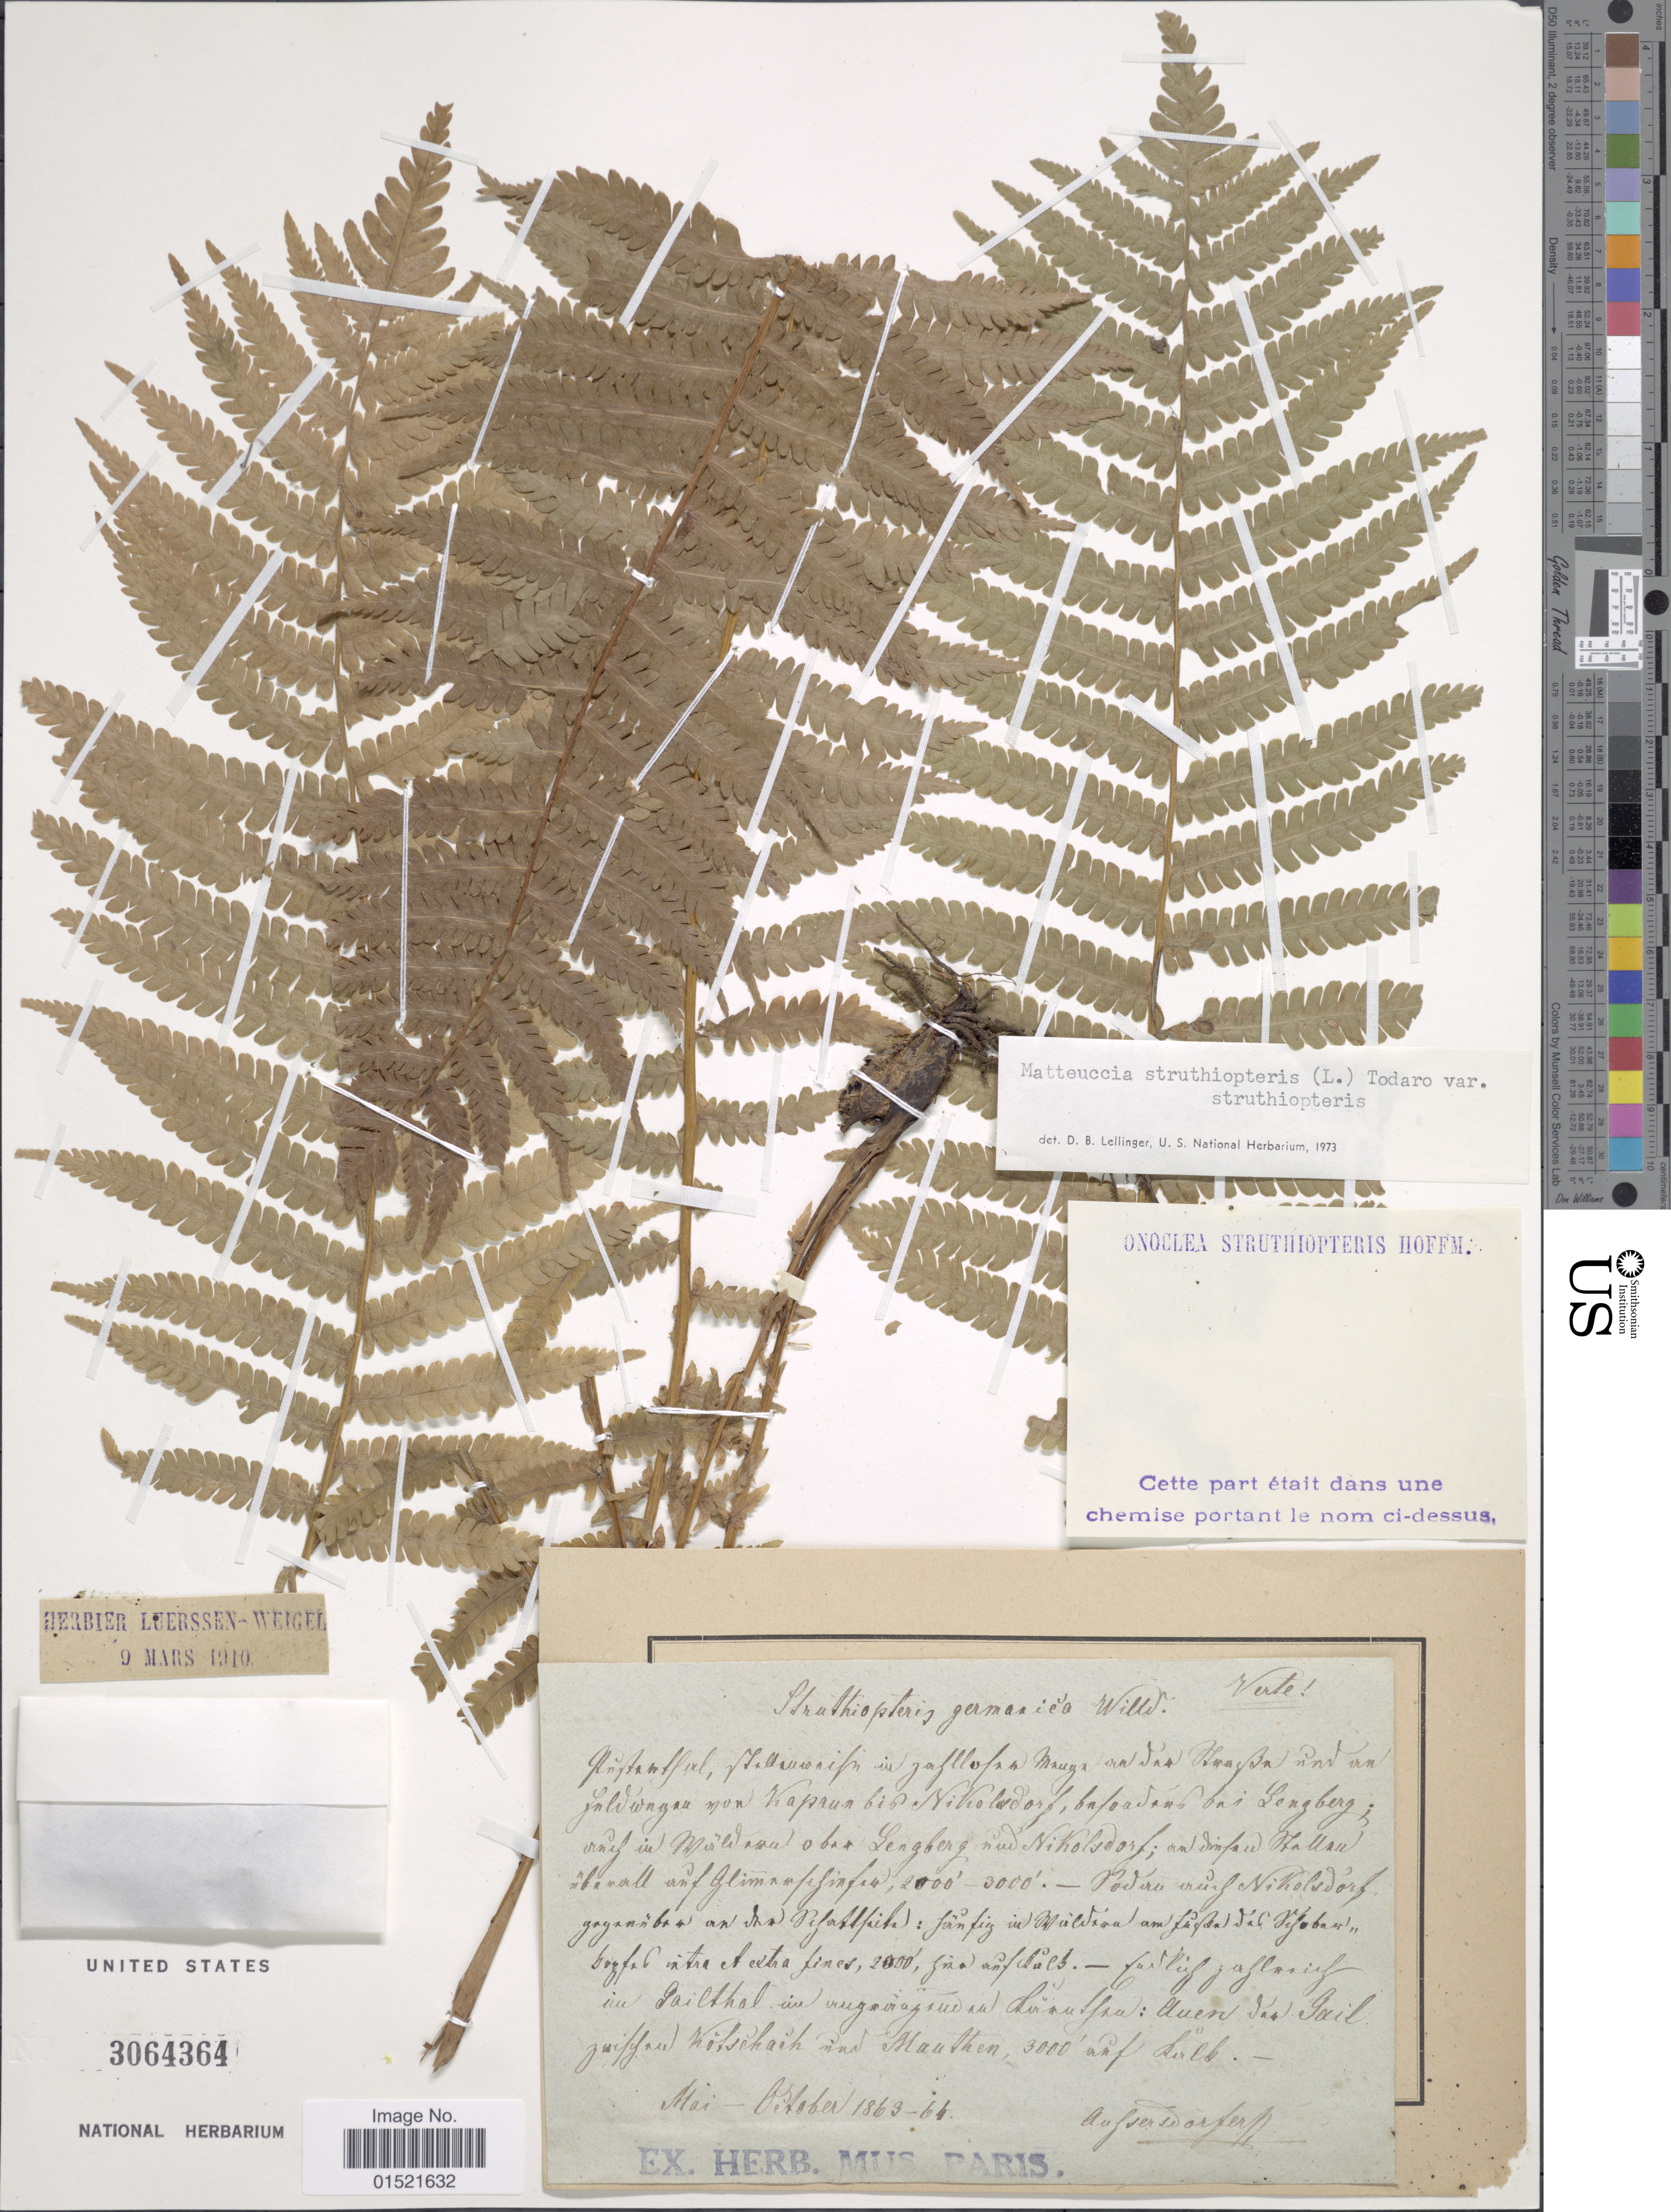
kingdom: Plantae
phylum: Tracheophyta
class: Polypodiopsida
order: Polypodiales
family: Onocleaceae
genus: Matteuccia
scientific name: Matteuccia struthiopteris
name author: (L.) Tod.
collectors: ex herb. Mus. Paris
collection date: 1863-05/1864-10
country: Germany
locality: Germanica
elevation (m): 914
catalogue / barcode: US 3064364